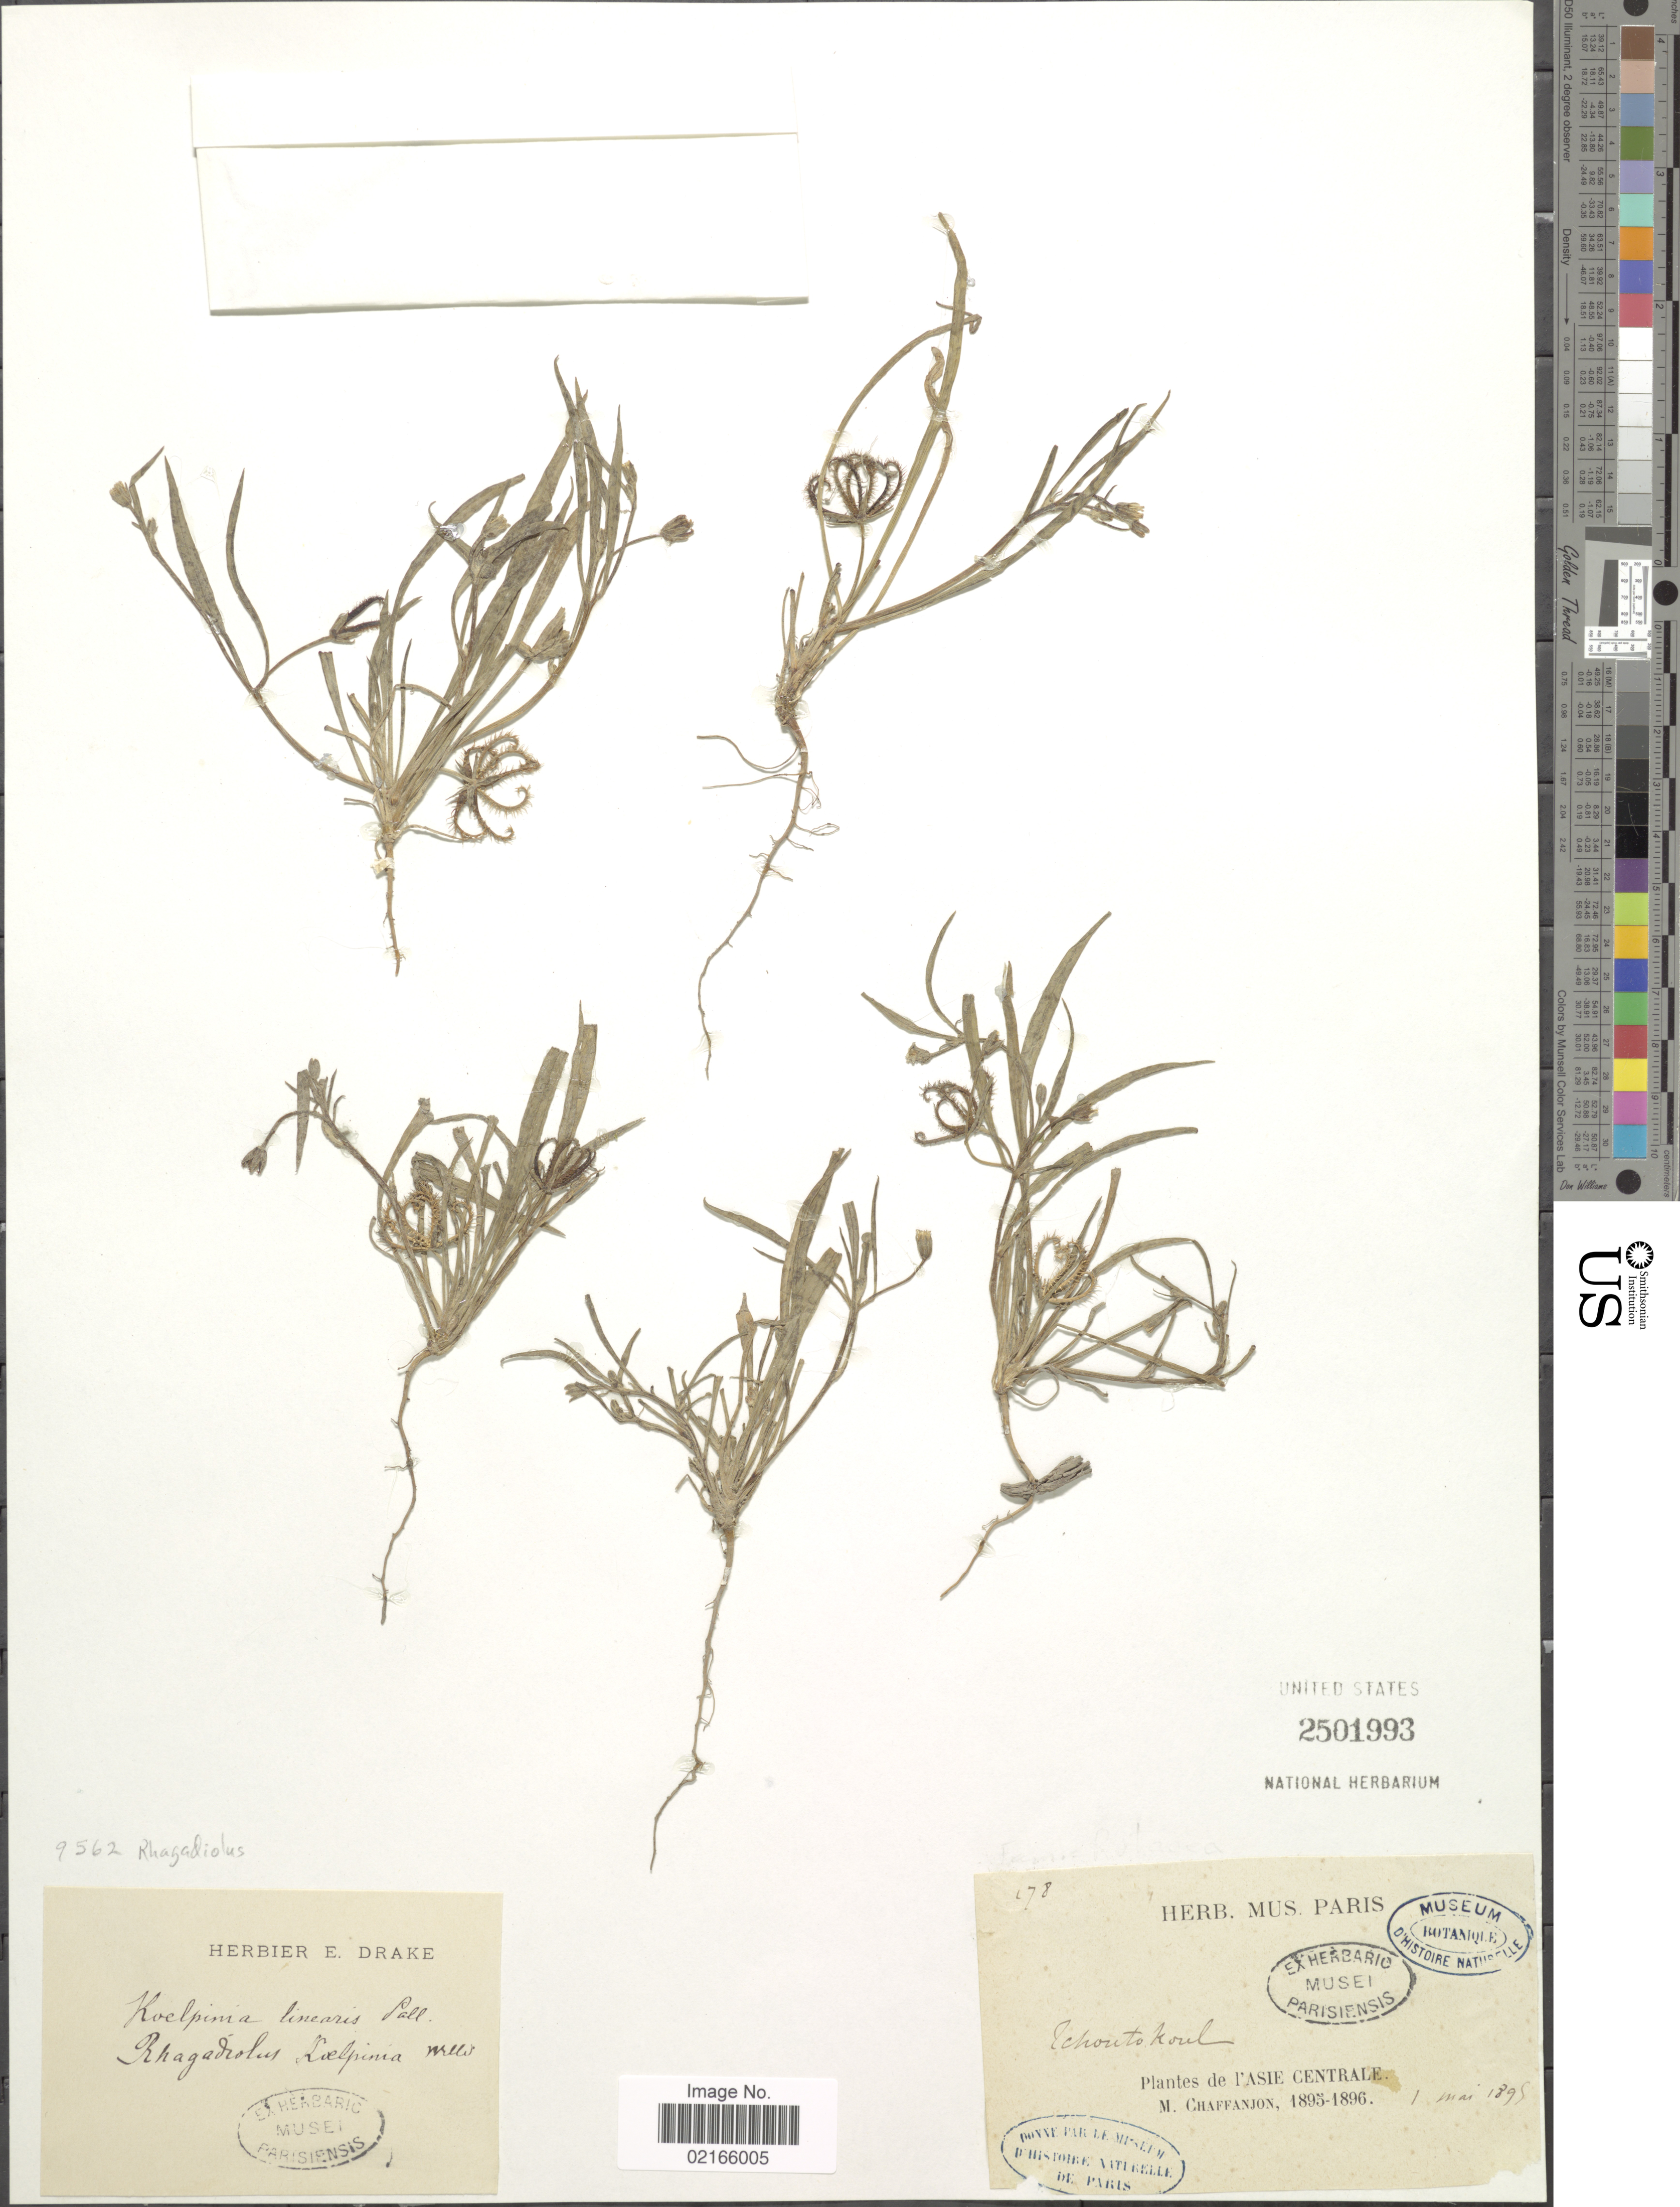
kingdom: Plantae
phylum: Tracheophyta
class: Magnoliopsida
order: Asterales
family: Asteraceae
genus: Koelpinia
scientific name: Koelpinia linearis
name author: Pall.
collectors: ex herb. E. Drake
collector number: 9562?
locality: Rhagadilus Loelpimia mreev [interpreted]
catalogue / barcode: US 2501993-2